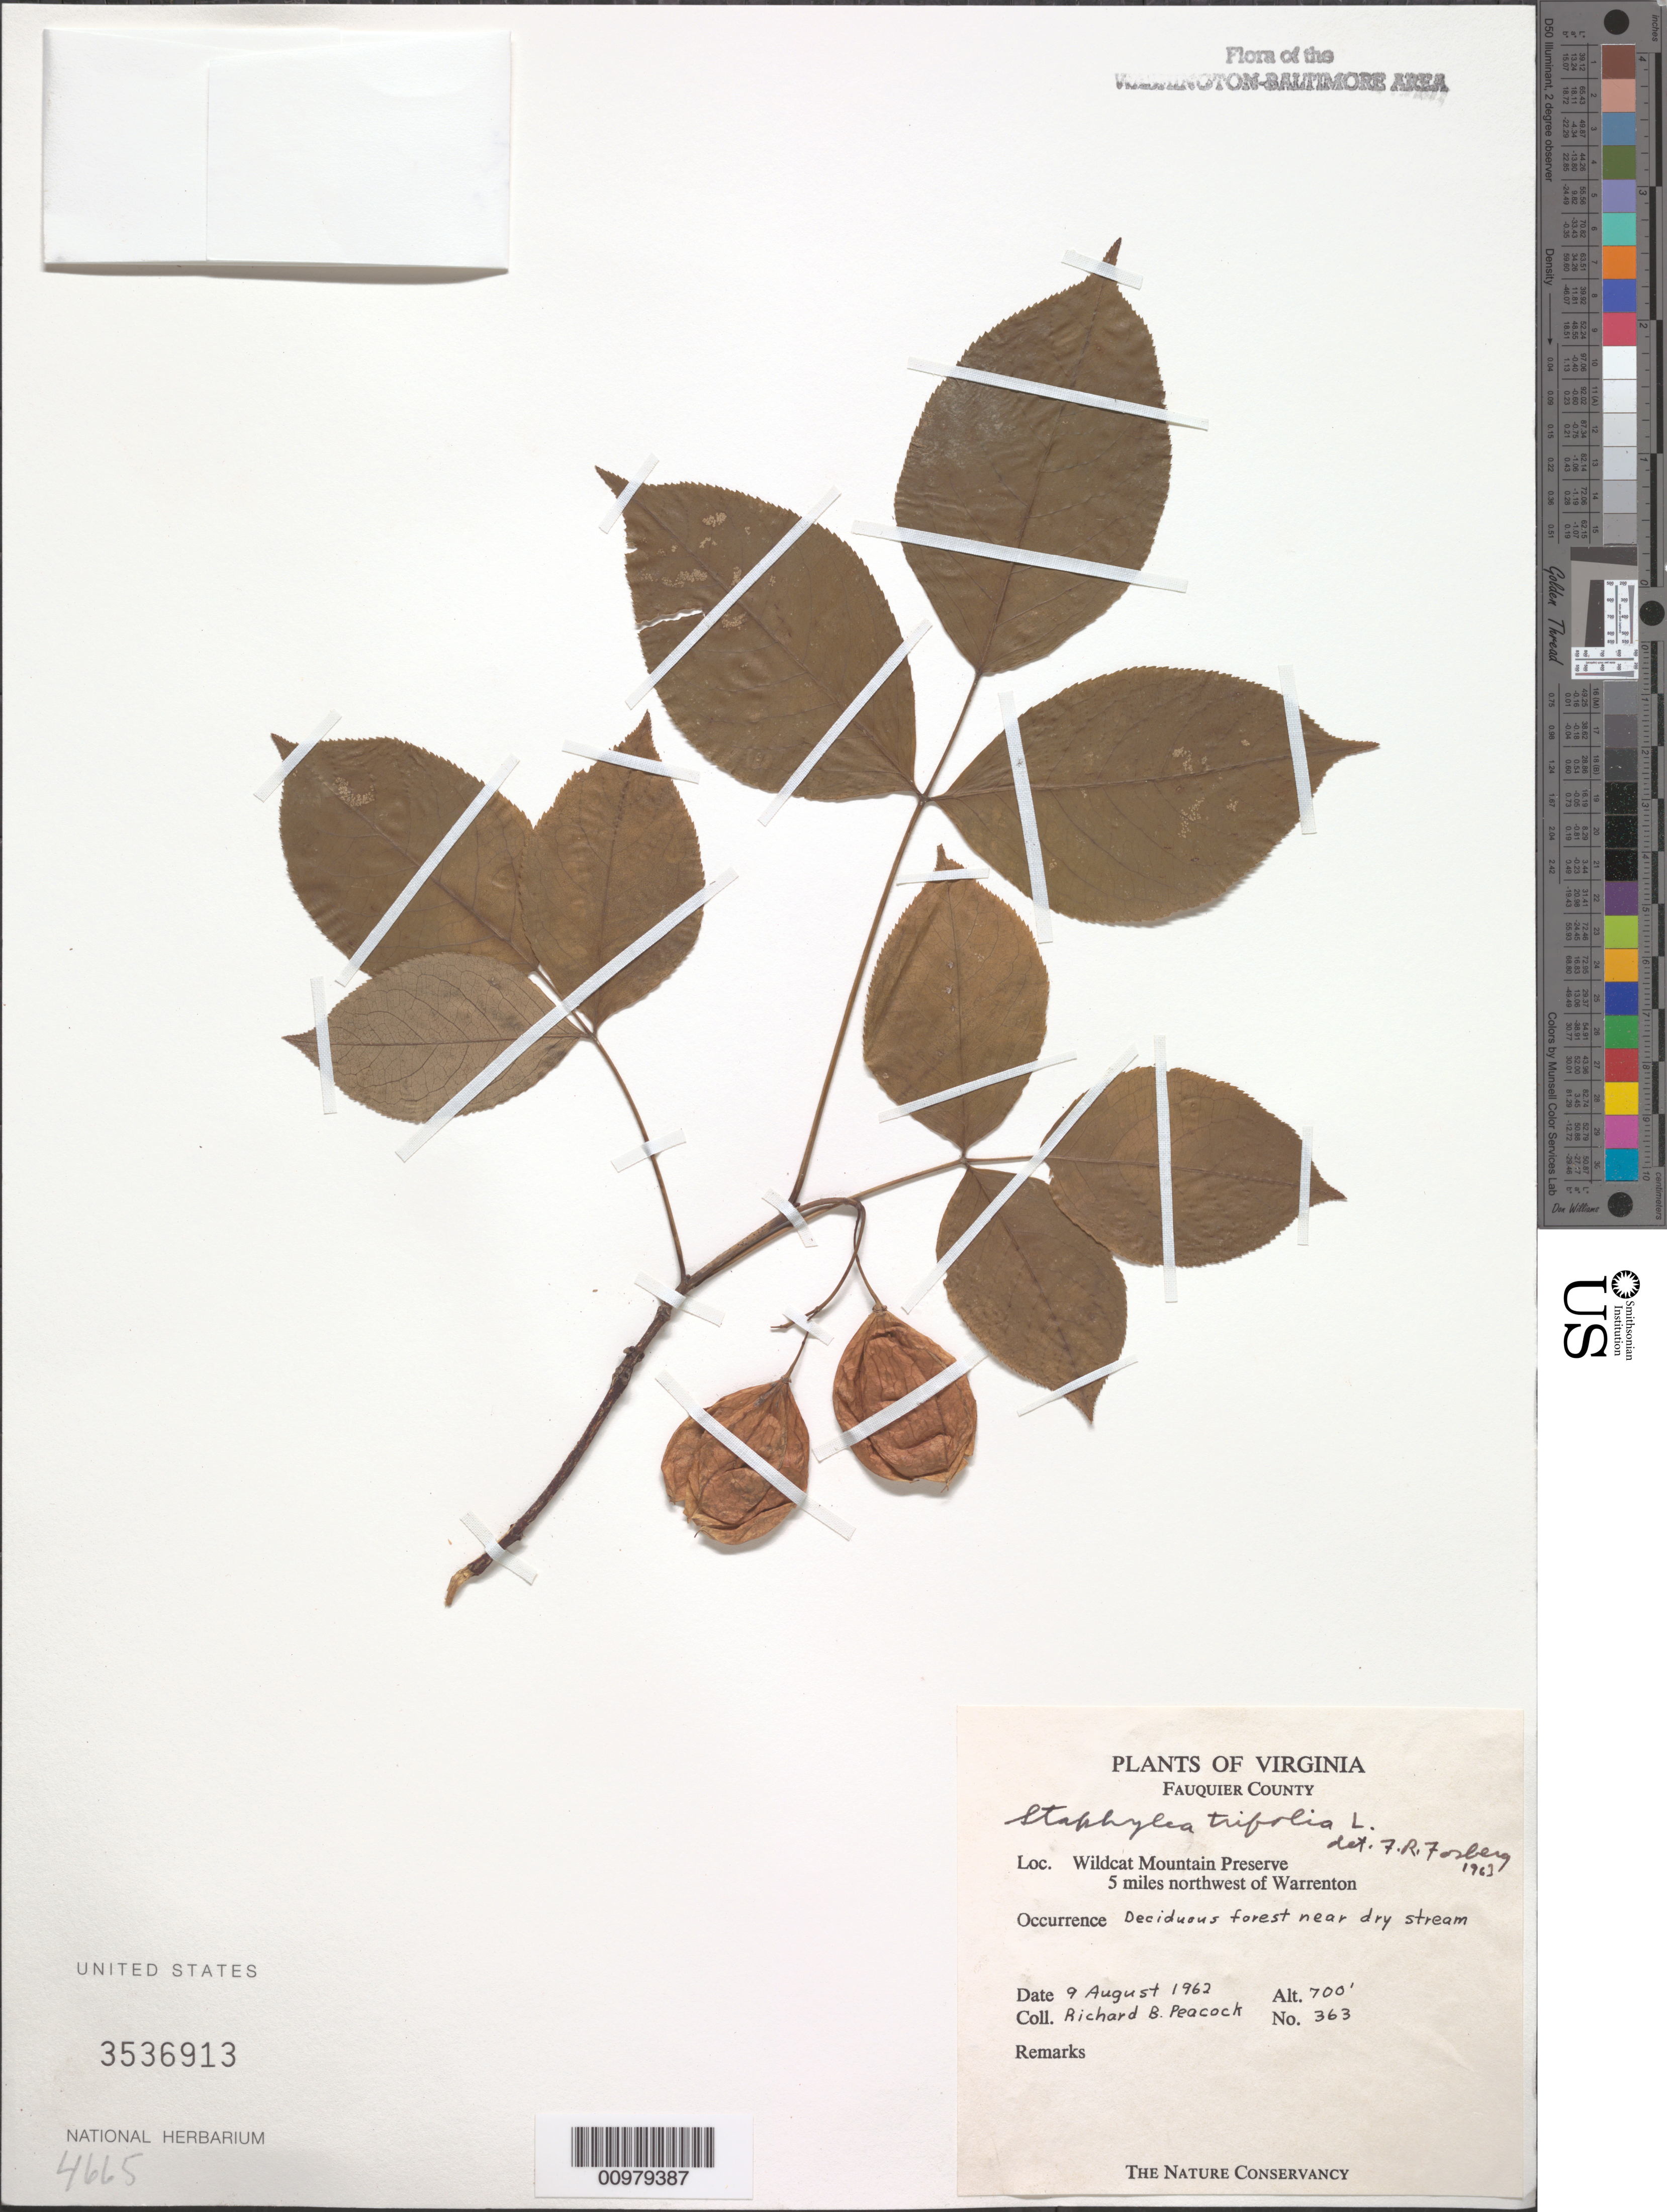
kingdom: Plantae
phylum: Tracheophyta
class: Magnoliopsida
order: Crossosomatales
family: Staphyleaceae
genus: Staphylea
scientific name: Staphylea trifolia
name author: L.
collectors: R. Peacock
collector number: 363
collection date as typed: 09 Aug 1962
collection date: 1962-08-09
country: United States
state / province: Virginia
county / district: Fauquier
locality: Wildcat mountain Preserve, 5 miles northwest of Warrenton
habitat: deciduous forest near dry stream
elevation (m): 213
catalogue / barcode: US 3536913